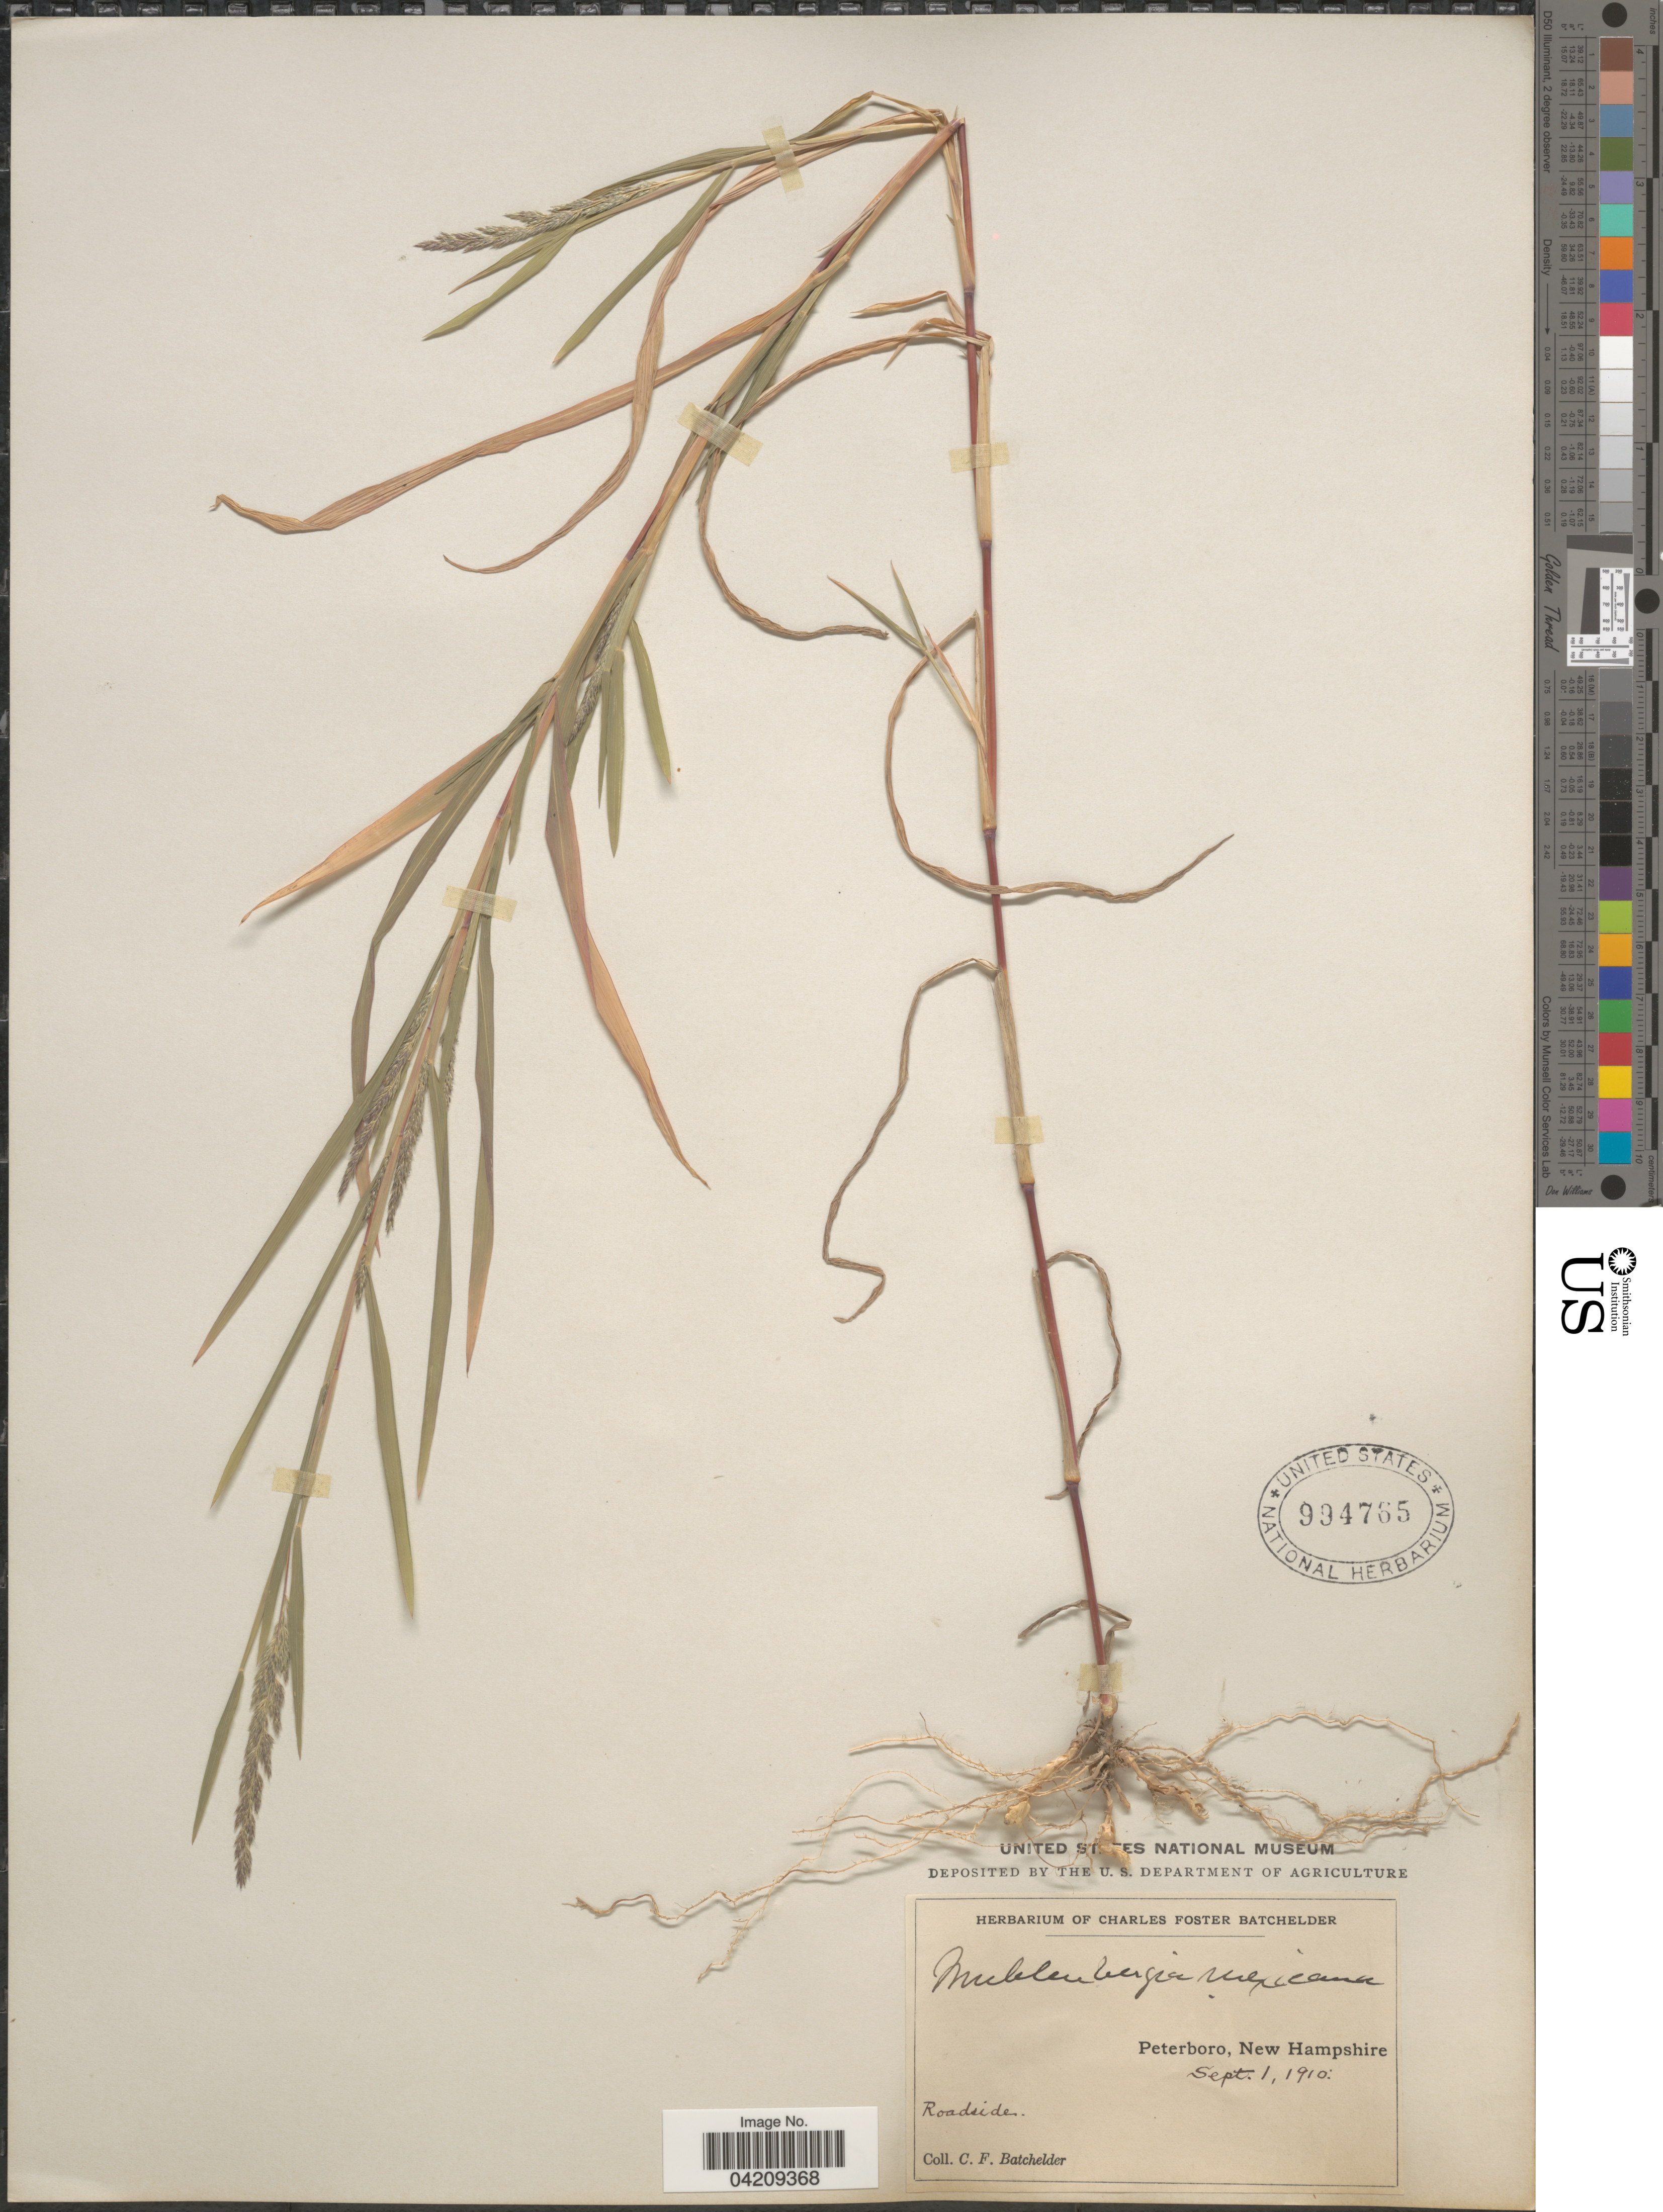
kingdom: Plantae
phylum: Tracheophyta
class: Liliopsida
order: Poales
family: Poaceae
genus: Muhlenbergia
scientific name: Muhlenbergia frondosa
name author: (Poir.) Fernald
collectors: C. Batchelder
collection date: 1910-09-01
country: United States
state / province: New Hampshire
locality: Peterboro.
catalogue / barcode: US 994765